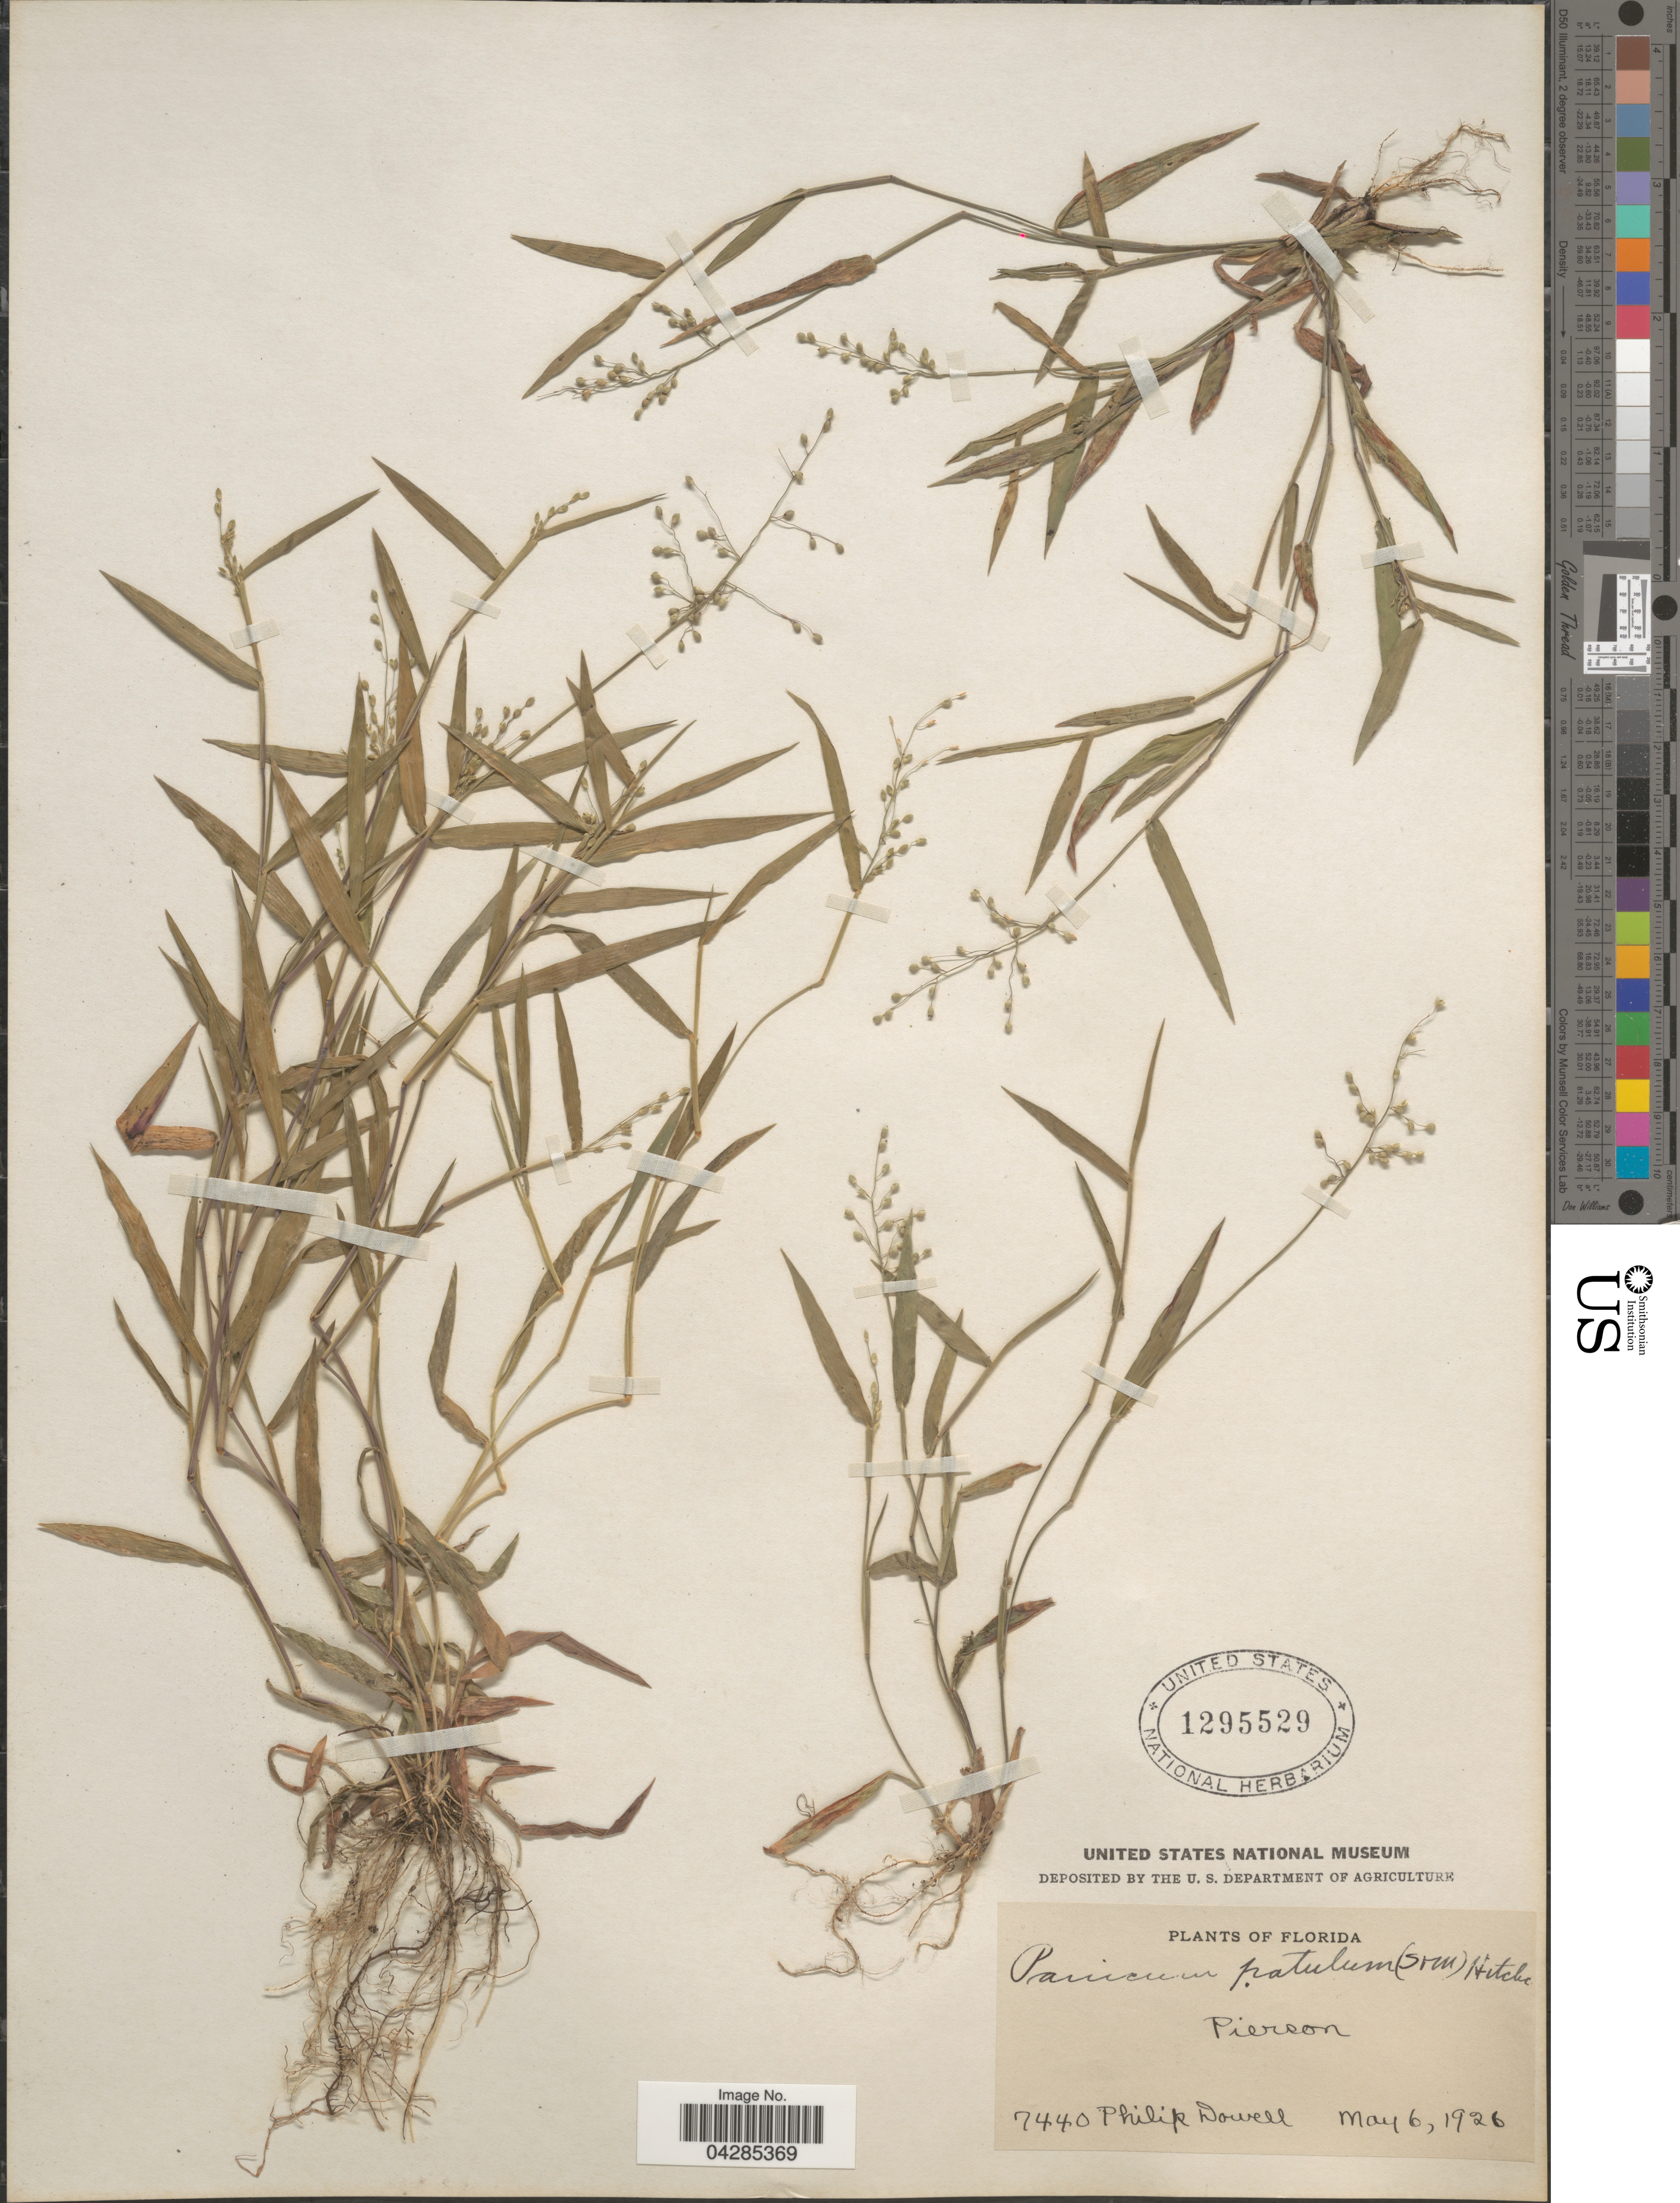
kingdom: Plantae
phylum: Tracheophyta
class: Liliopsida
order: Poales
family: Poaceae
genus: Dichanthelium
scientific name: Dichanthelium portoricense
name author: (Desv. ex Ham.) B.F. Hansen & Wunderlin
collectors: P. Dowell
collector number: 7440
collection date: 1926-05-06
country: United States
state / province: Florida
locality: Pierson.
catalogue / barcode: US 1295529